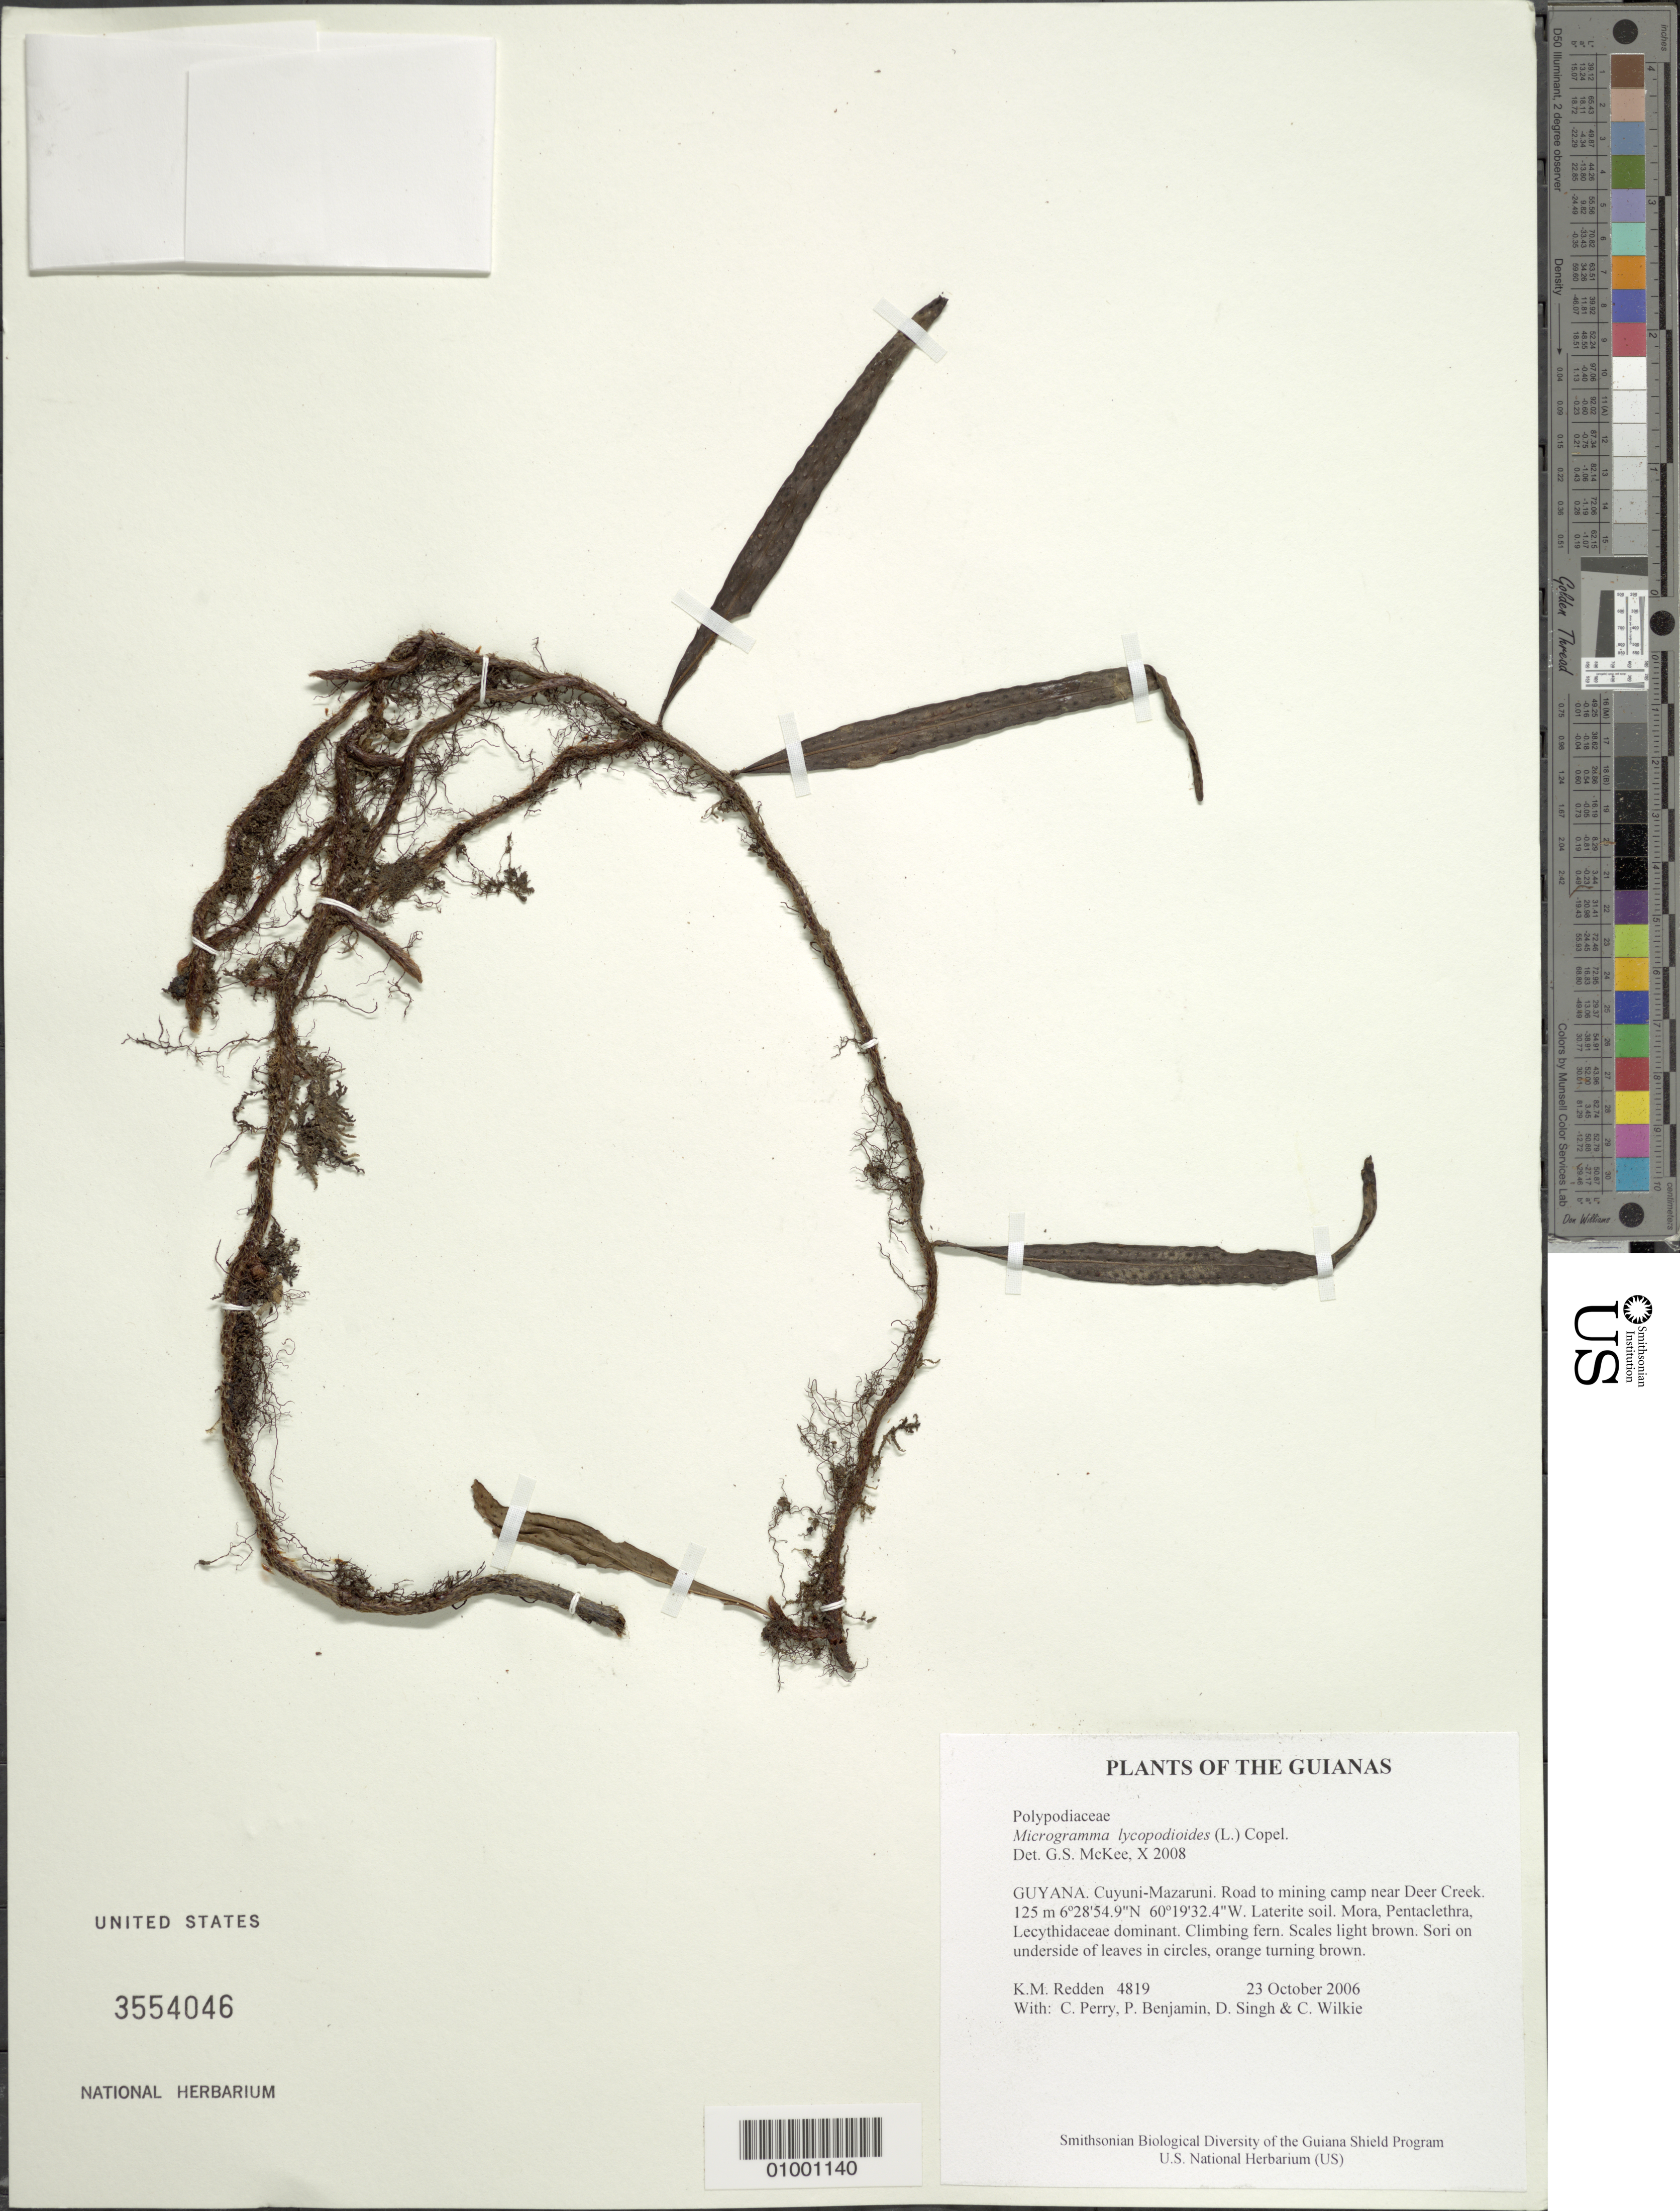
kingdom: Plantae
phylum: Tracheophyta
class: Polypodiopsida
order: Polypodiales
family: Polypodiaceae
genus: Microgramma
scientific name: Microgramma lycopodioides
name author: (L.) Copel.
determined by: McKee, G. S., (US), NMNH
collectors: K. M. Redden, C. Perry, P. Benjamin, D. Singh & C. Wilkie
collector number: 4819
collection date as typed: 23 October 2006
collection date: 2006-10-23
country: Guyana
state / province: Cuyuni-Mazaruni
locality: Road to mining camp near Deer Creek.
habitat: Laterite soil. Mora, Pentaclethra, Lecythidaceae dominant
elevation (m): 125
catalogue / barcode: US 3554046